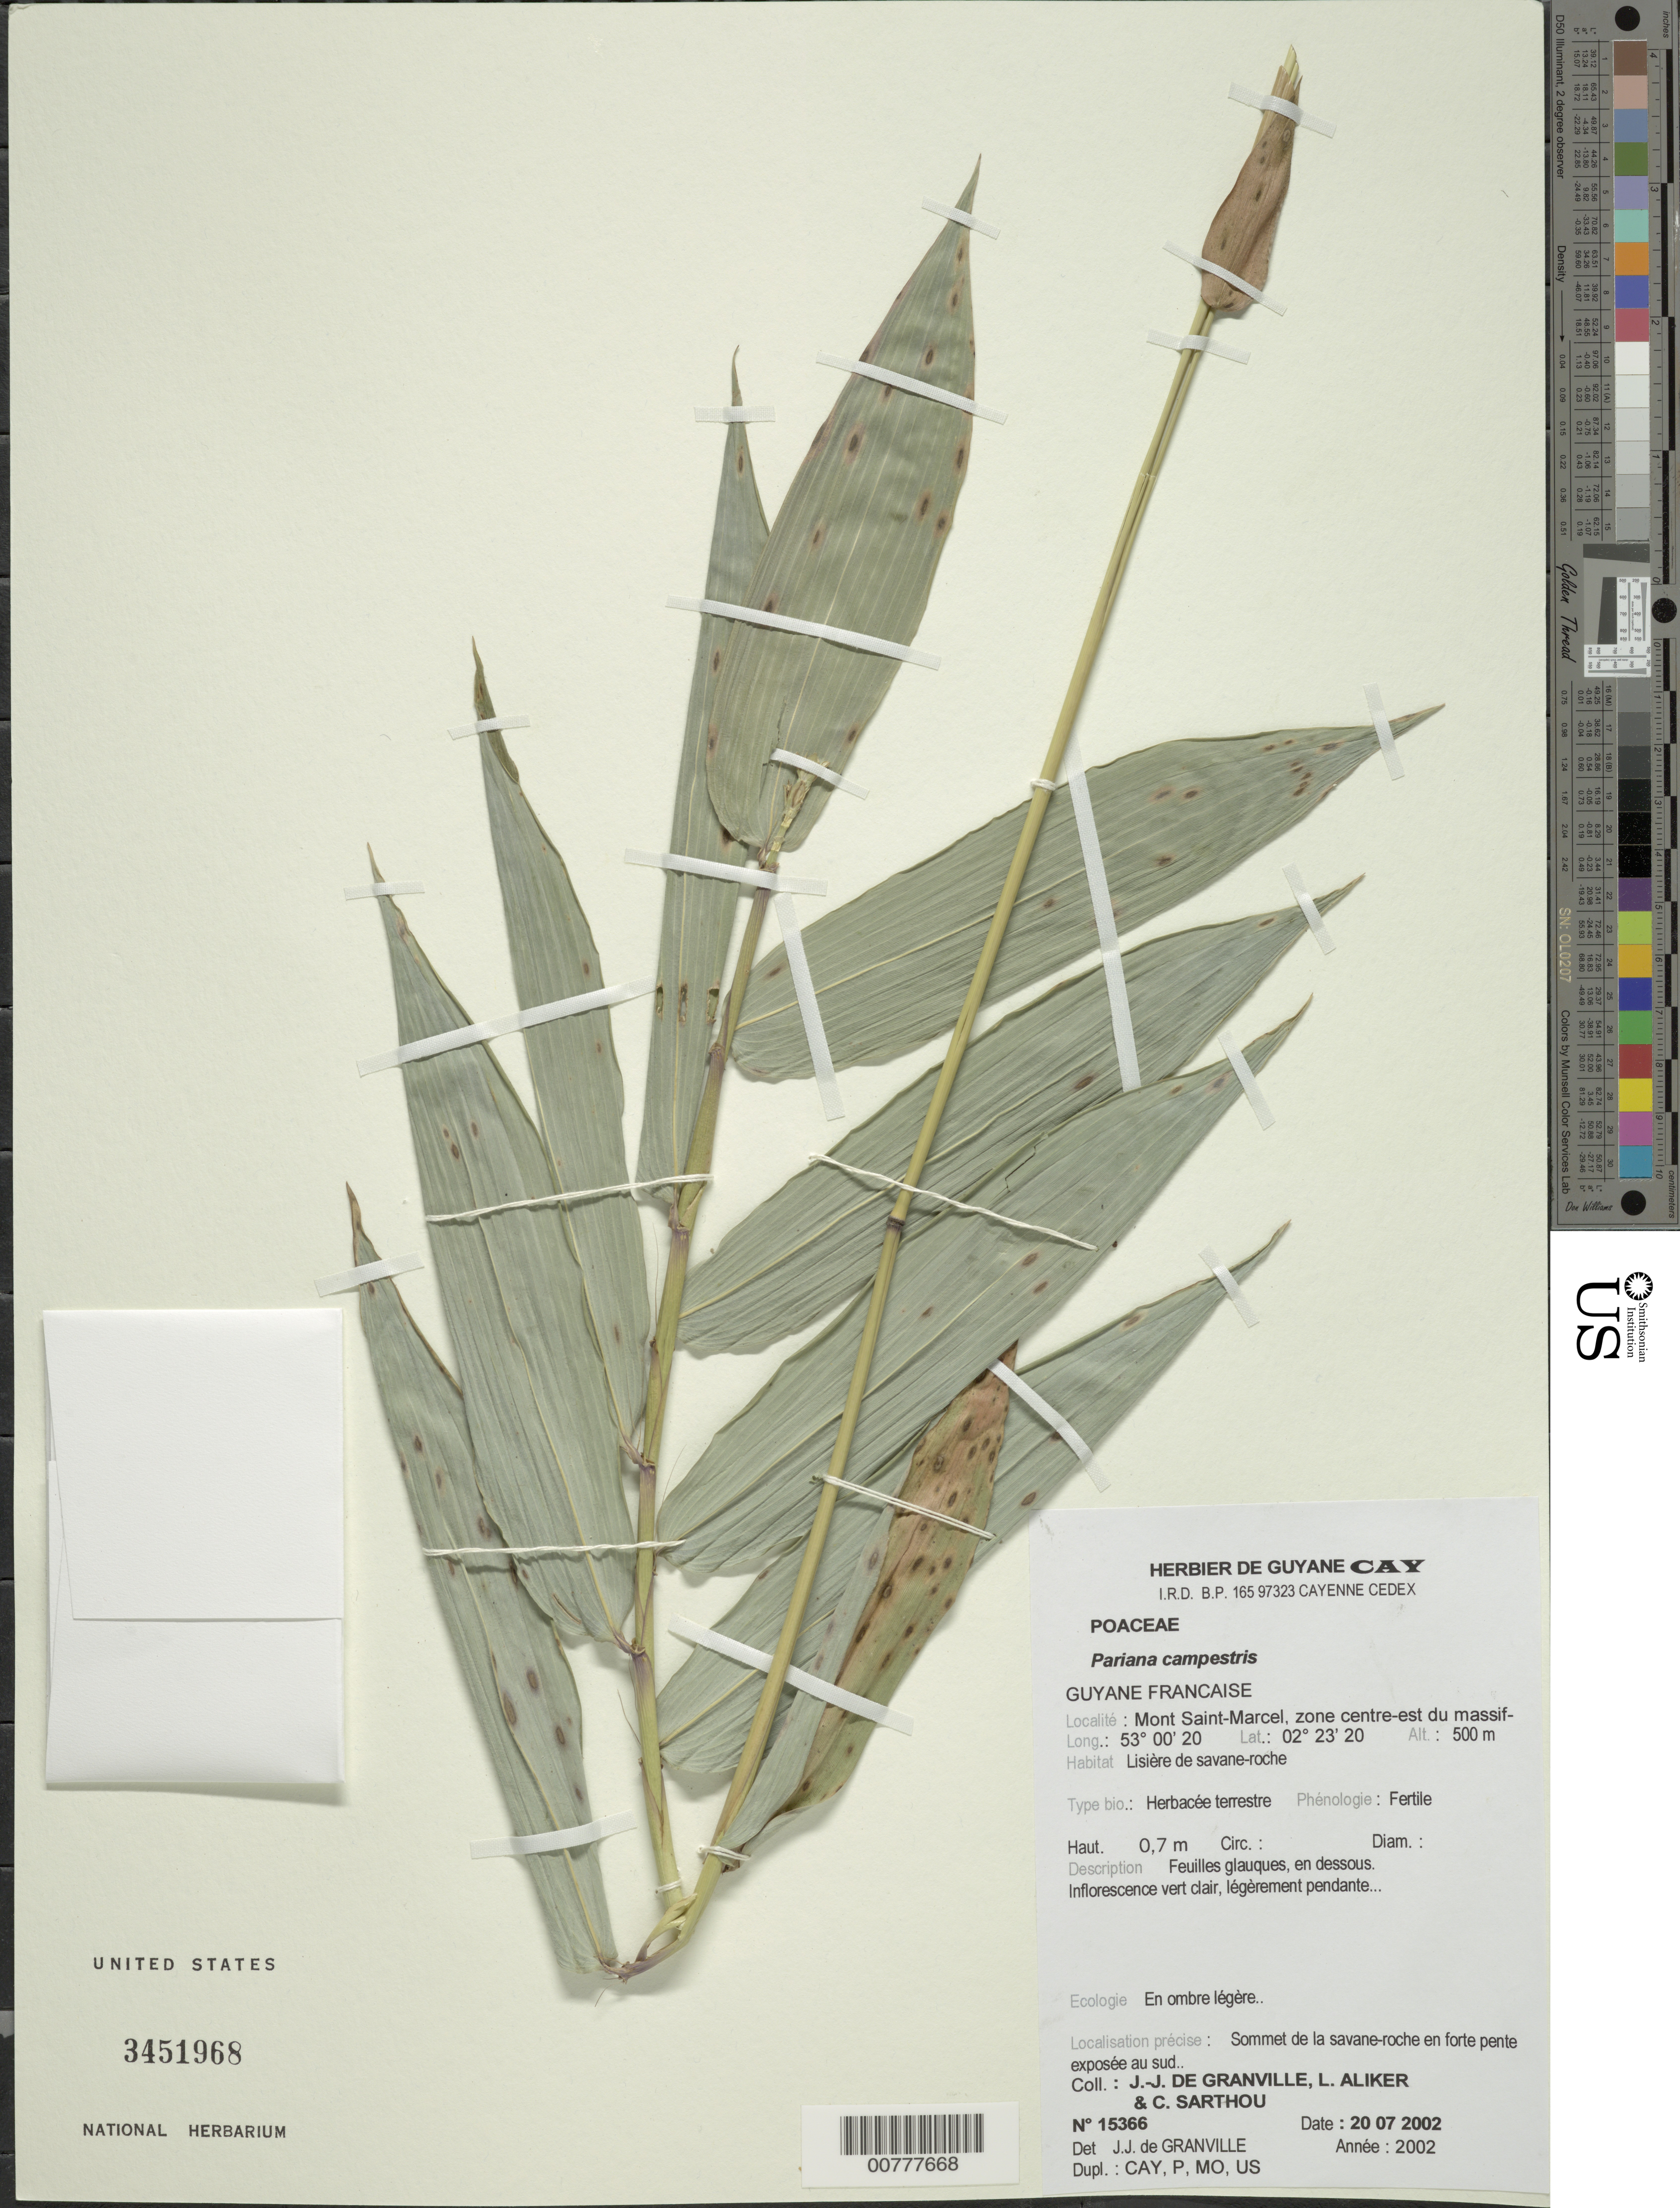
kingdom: Plantae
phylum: Tracheophyta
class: Liliopsida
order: Poales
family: Poaceae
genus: Pariana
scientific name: Pariana campestris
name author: Aubl.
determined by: Granville, J. J. de, (CAY), Institut de Recherche pour le Developpement (IRD) (FRENCH GUIANA)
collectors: J.-J. de Granville, L. Aliker & C. Sarthou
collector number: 15366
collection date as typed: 20-Jul-02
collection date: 2002-07-20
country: French Guiana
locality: Mont Saint-Marcel, zone Centre-Est du massif, Bassin de l'Yaloupi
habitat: Lisière de savane roche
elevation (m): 500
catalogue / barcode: US 3451968